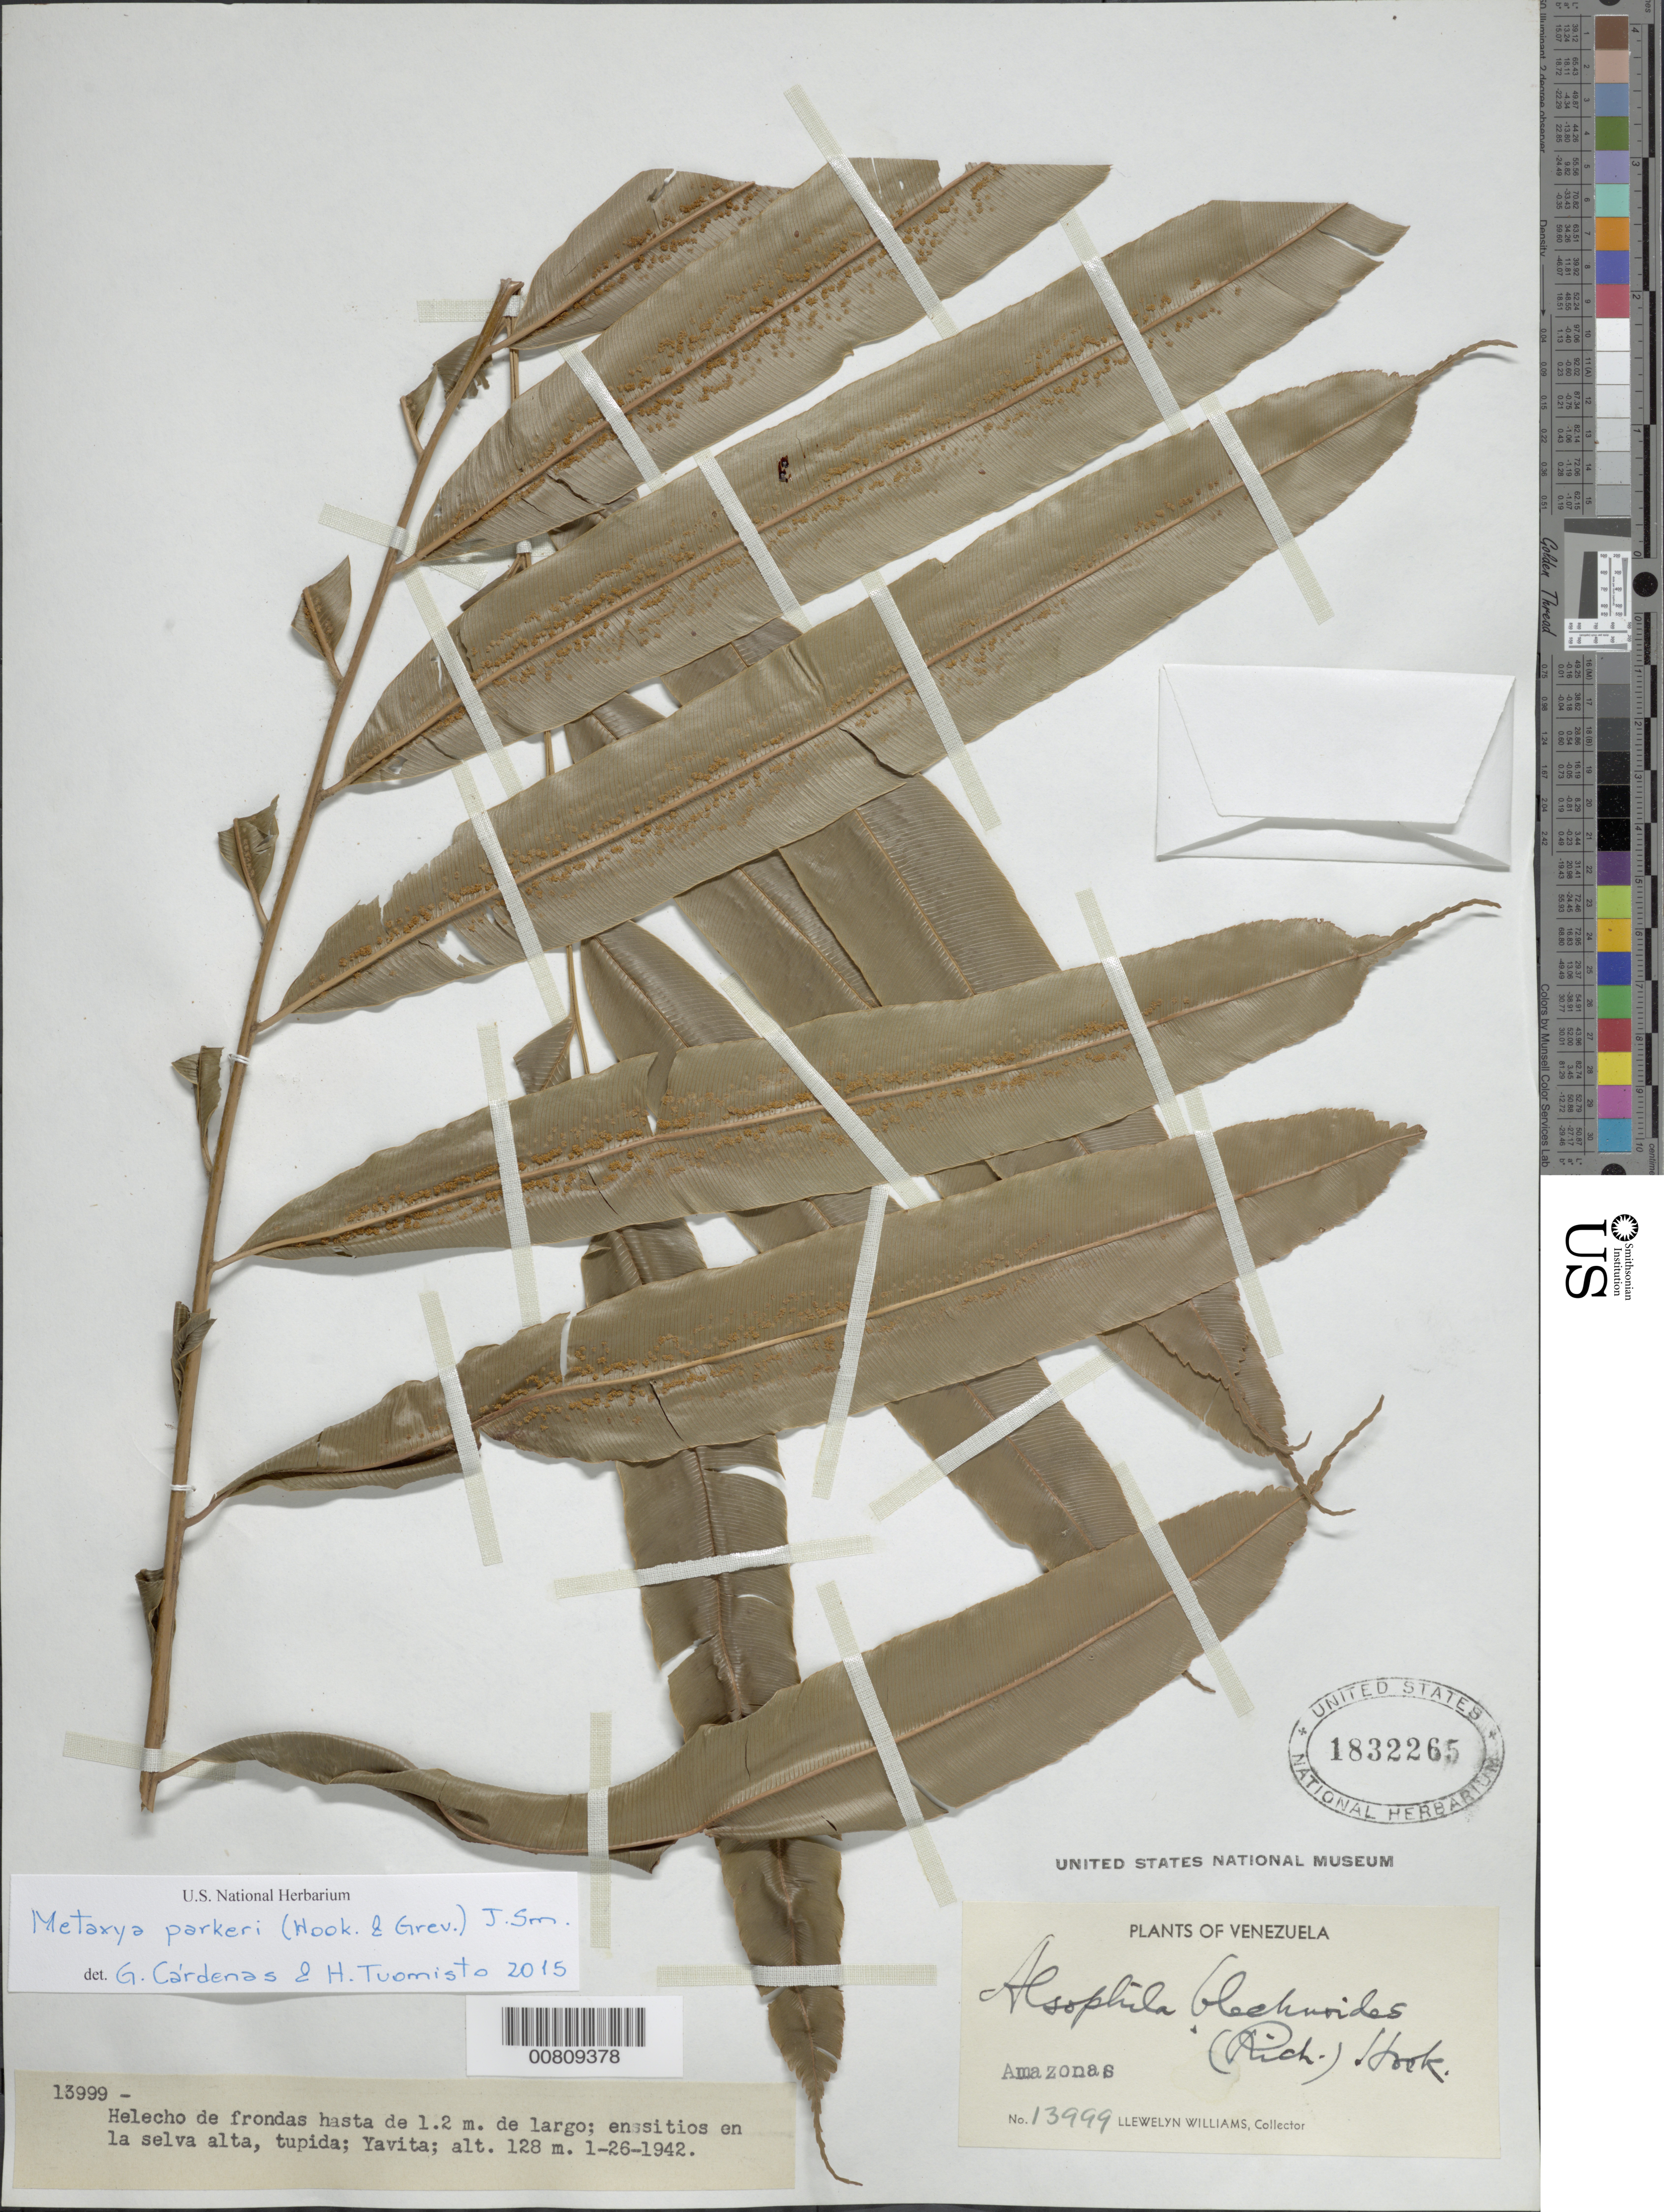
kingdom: Plantae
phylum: Tracheophyta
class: Polypodiopsida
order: Cyatheales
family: Metaxyaceae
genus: Metaxya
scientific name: Metaxya parkeri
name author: (Hook. & Grev.) J. Sm.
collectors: Ll. Williams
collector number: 13999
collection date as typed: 26-Jan-42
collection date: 1942-01-26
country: Venezuela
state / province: Amazonas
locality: Yavita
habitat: High forest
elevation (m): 128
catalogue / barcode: US 1832265